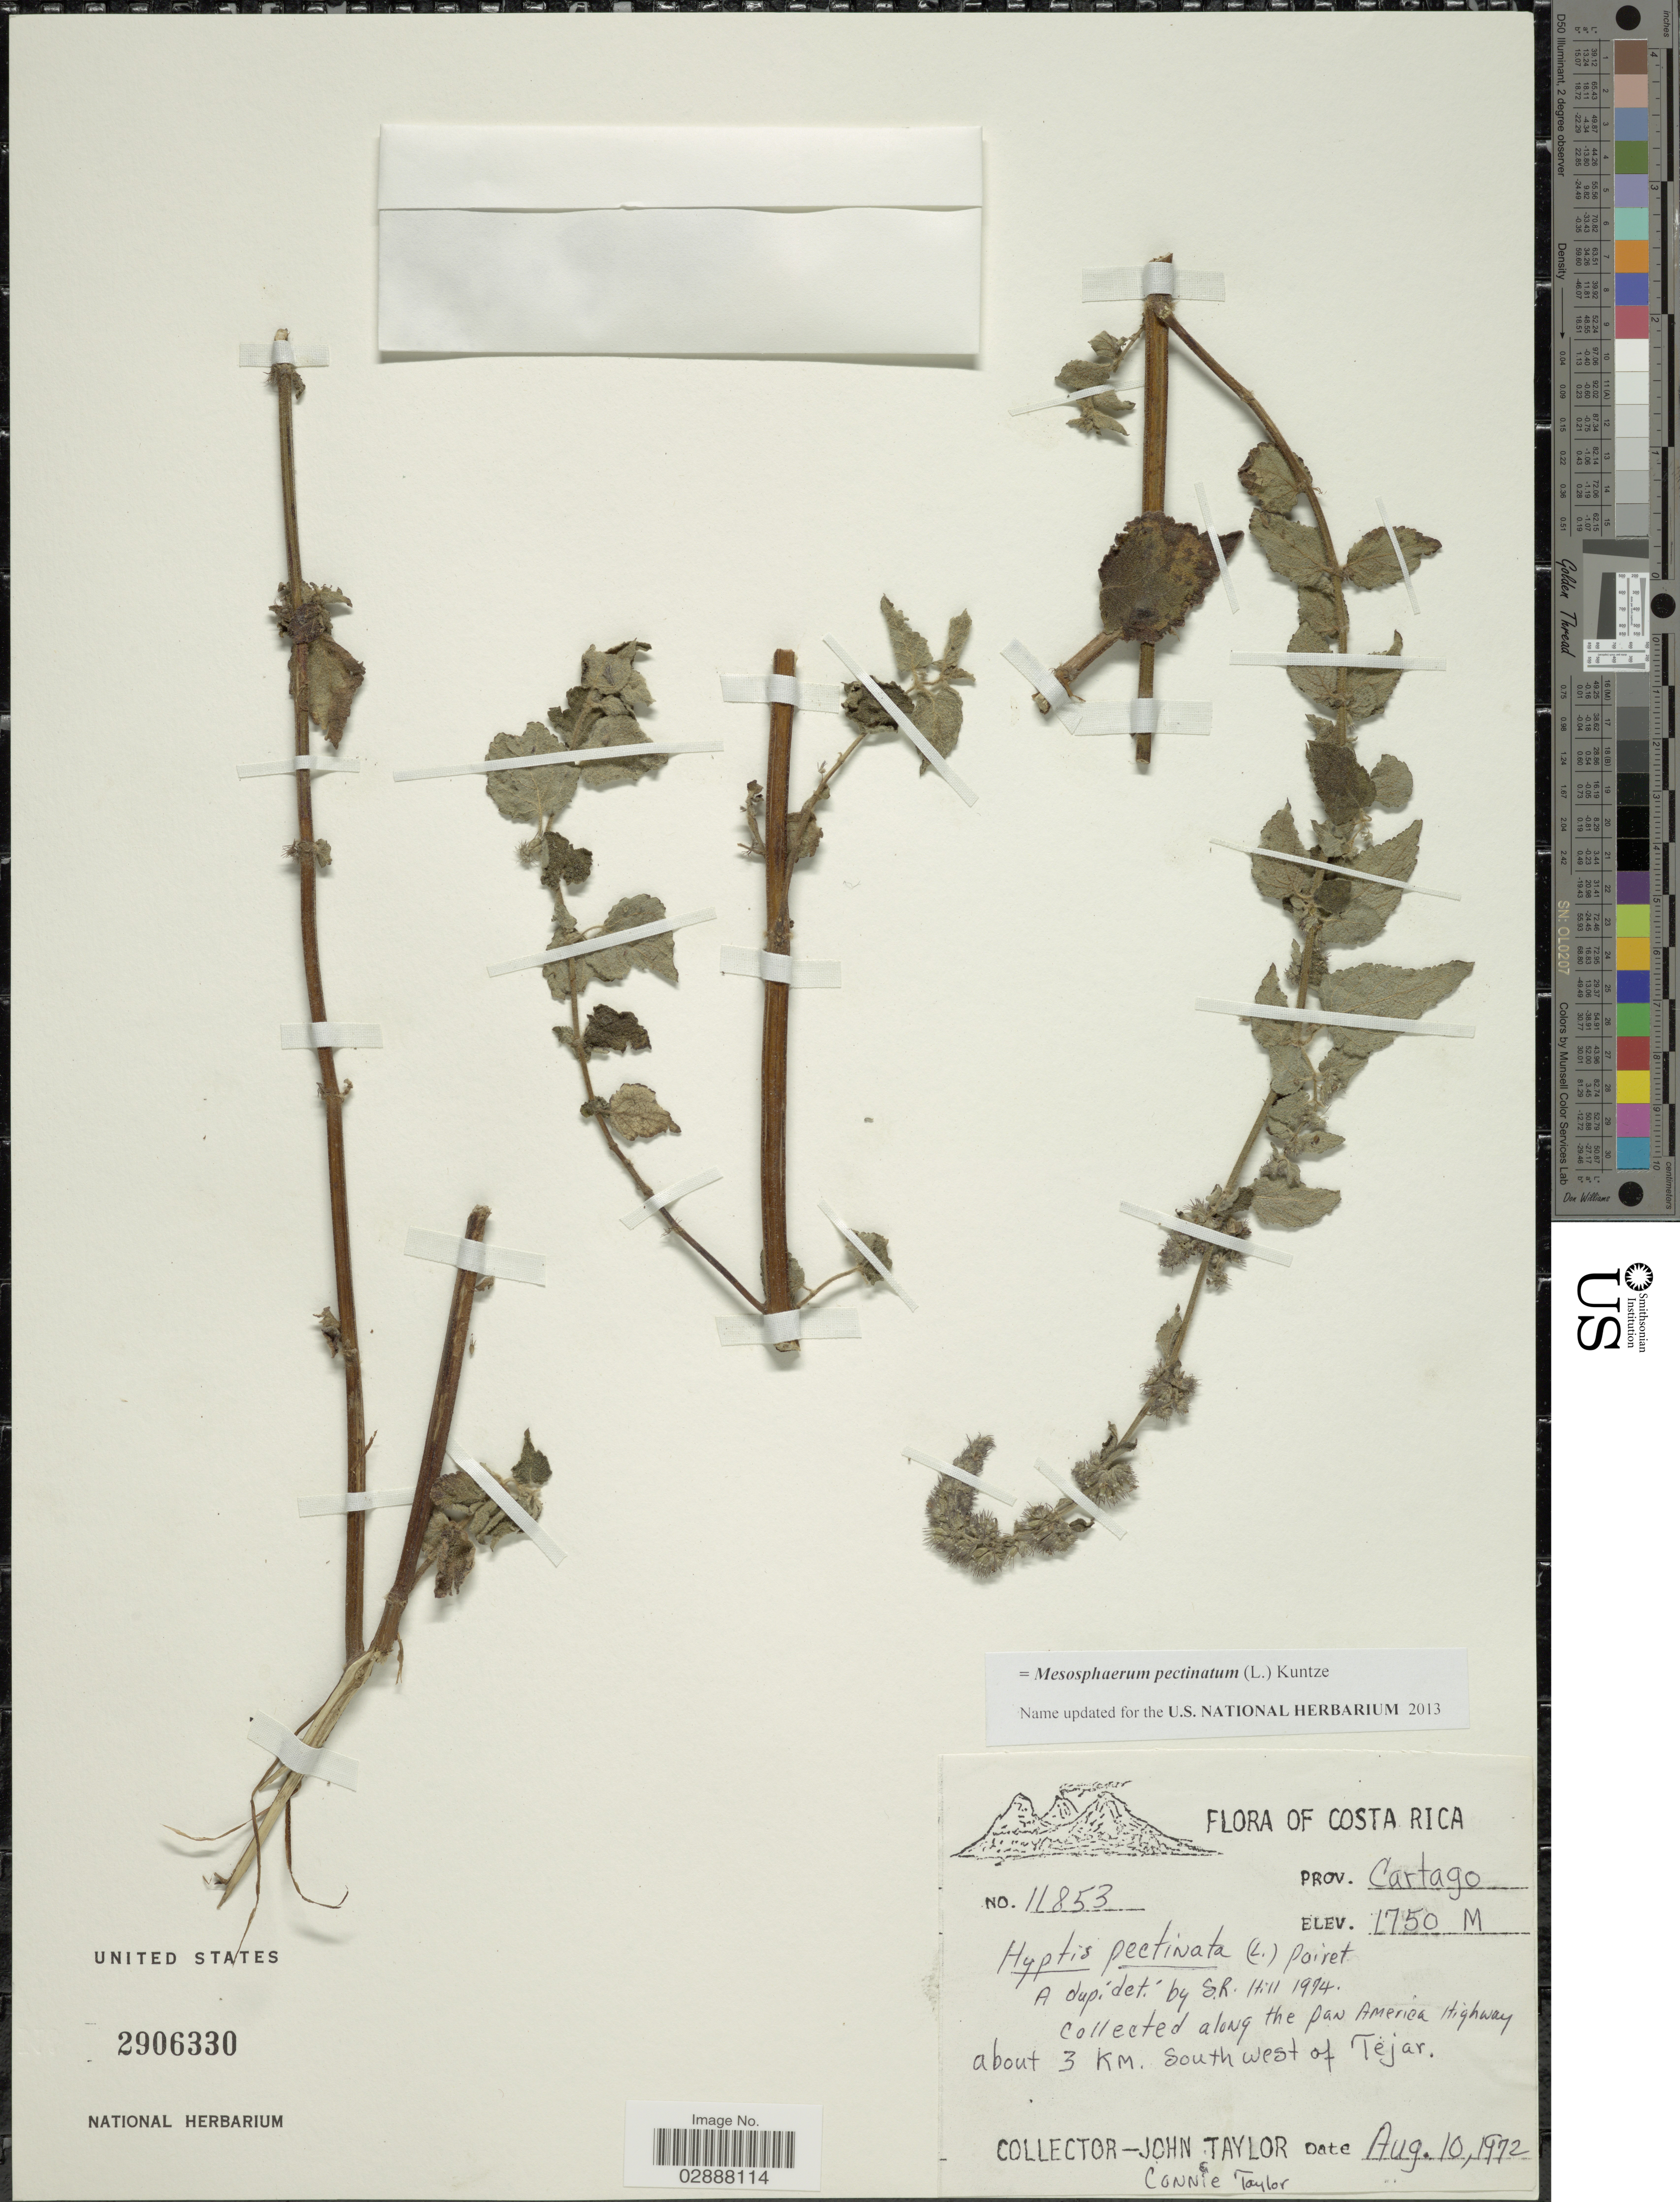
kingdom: Plantae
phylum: Tracheophyta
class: Magnoliopsida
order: Lamiales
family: Lamiaceae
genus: Mesosphaerum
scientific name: Mesosphaerum pectinatum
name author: (L.) Kuntze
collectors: J. Taylor & C. Taylor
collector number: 1853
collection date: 1972-08-10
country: Costa Rica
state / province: Cartago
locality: Along the Pan America Highway, about 3 km. southwest of Tejar.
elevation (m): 1750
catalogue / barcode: US 2906330